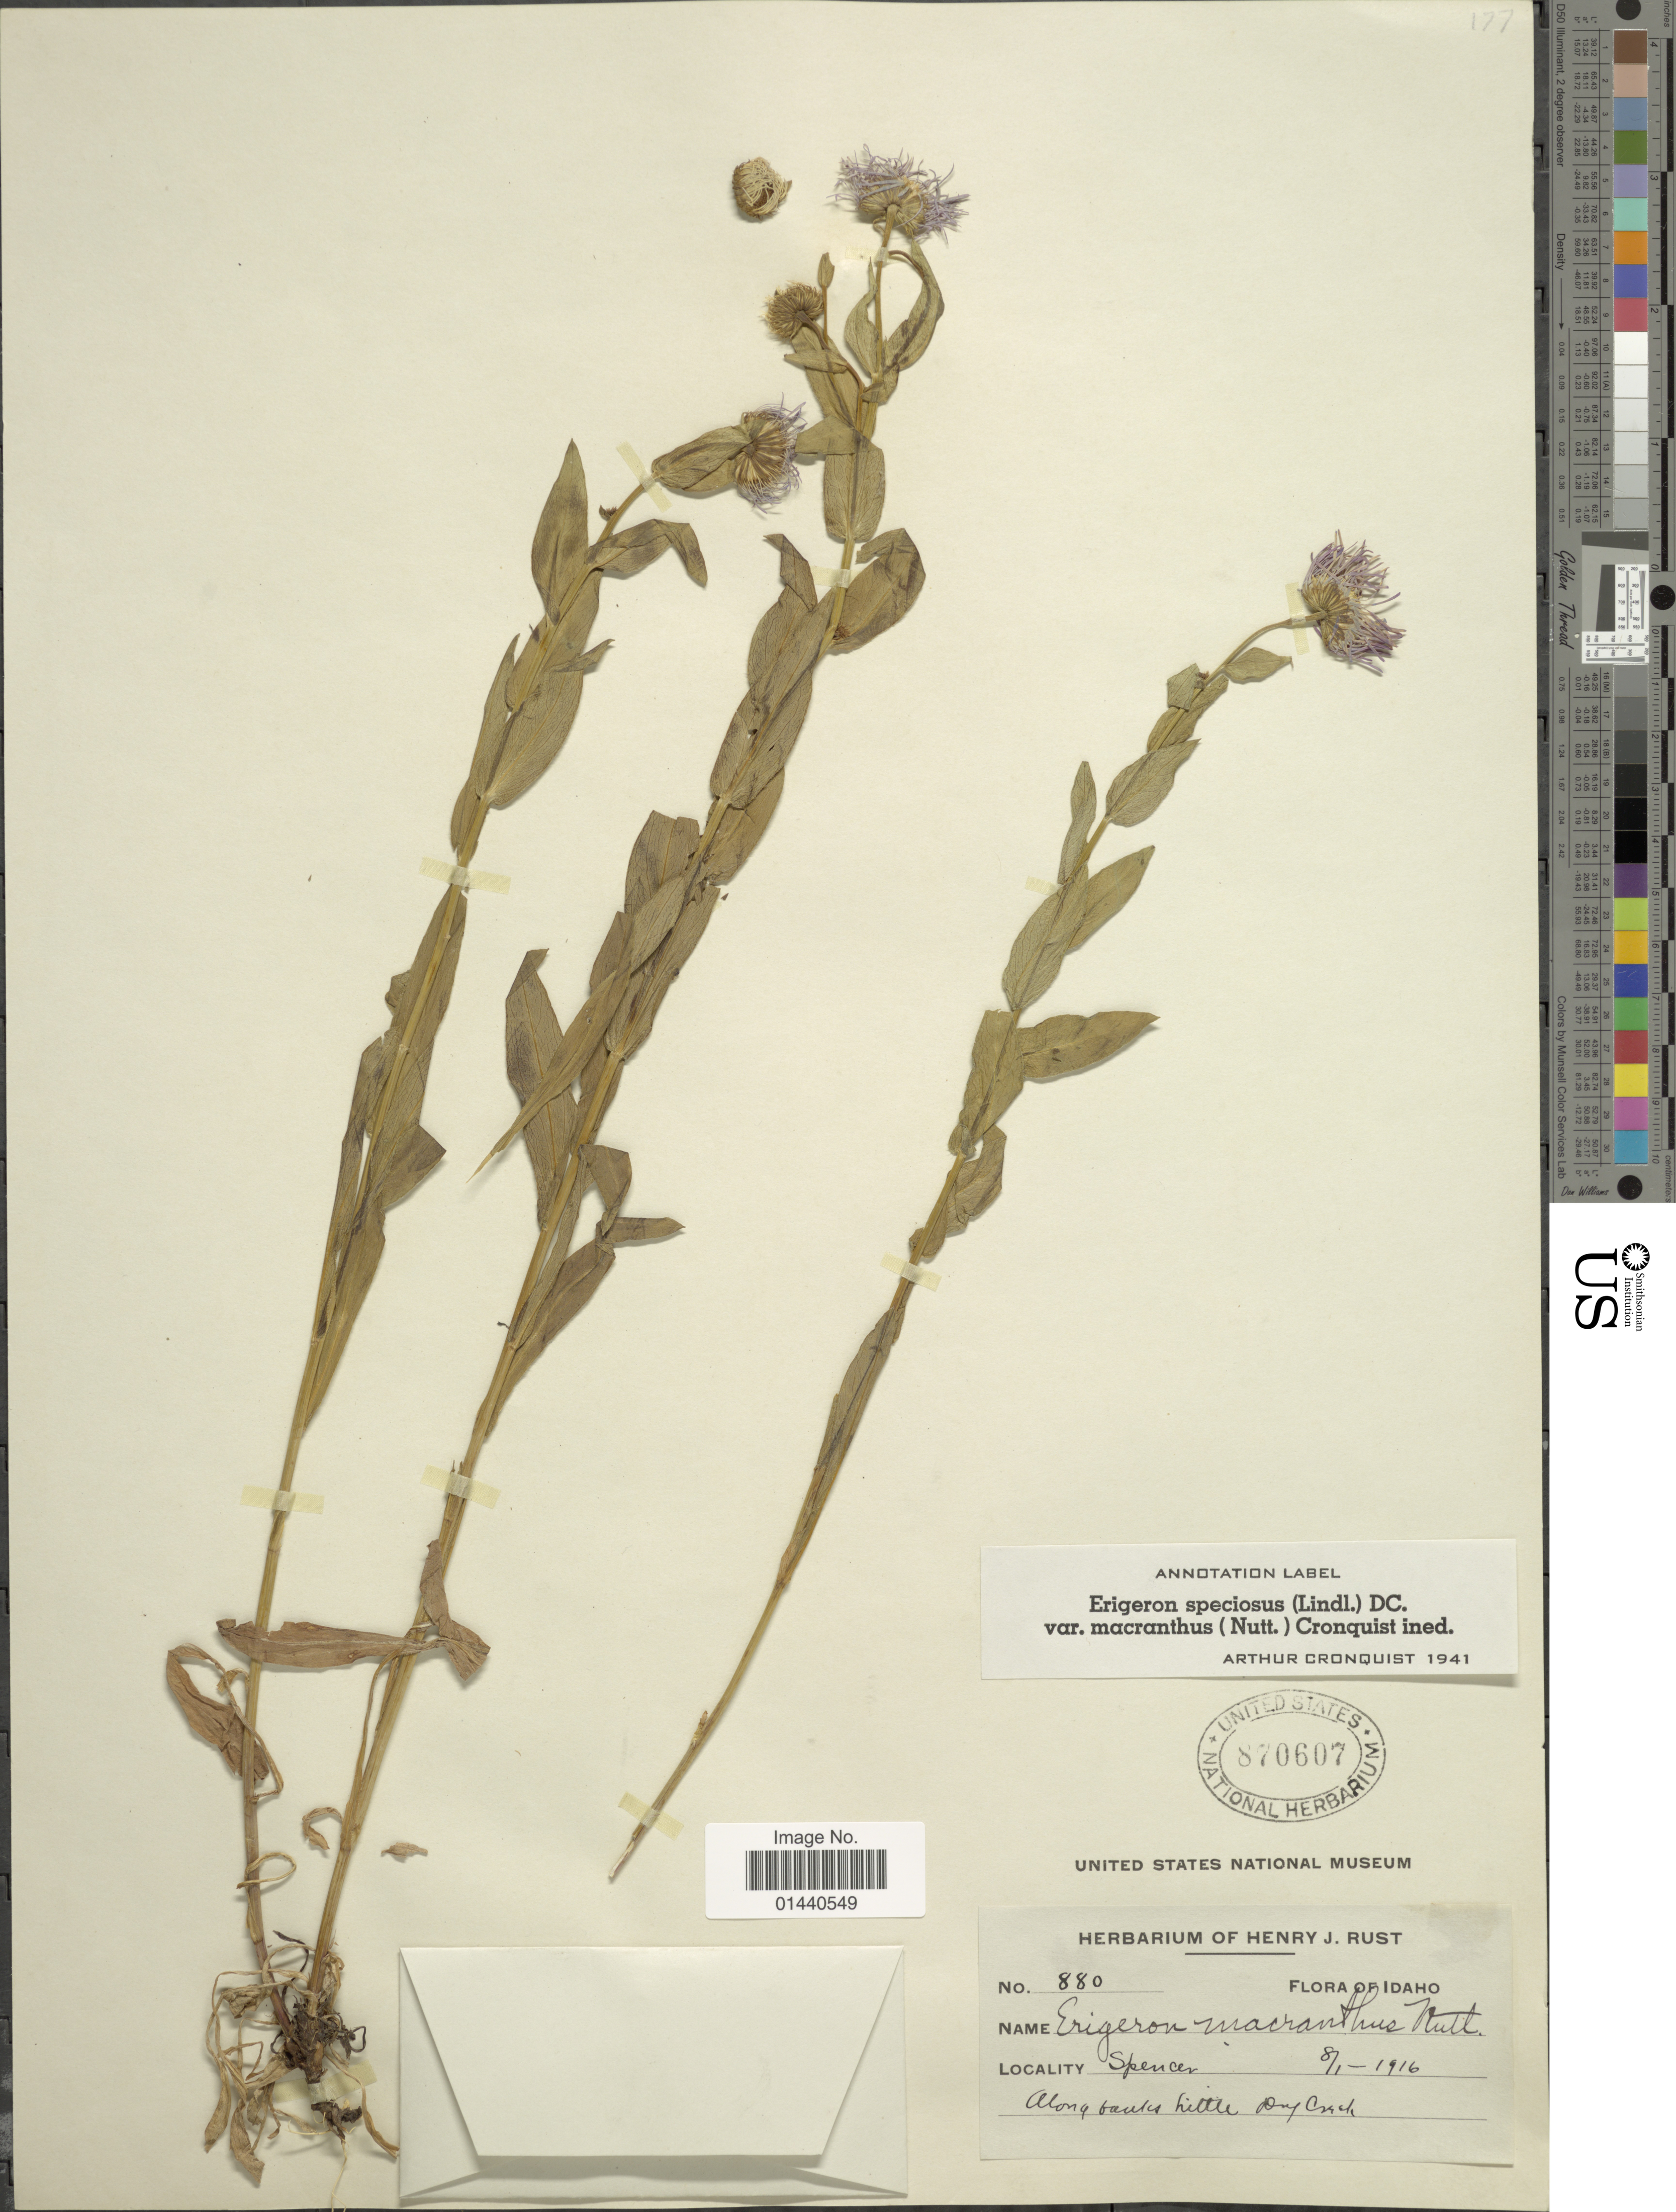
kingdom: Plantae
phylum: Tracheophyta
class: Magnoliopsida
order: Asterales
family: Asteraceae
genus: Erigeron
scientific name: Erigeron speciosus var. macranthus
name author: (Nutt.) Cronq.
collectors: ex herb. Henry J. Rust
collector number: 880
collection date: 1916-08-01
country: United States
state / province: Idaho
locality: Spencer.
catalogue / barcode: US 870607